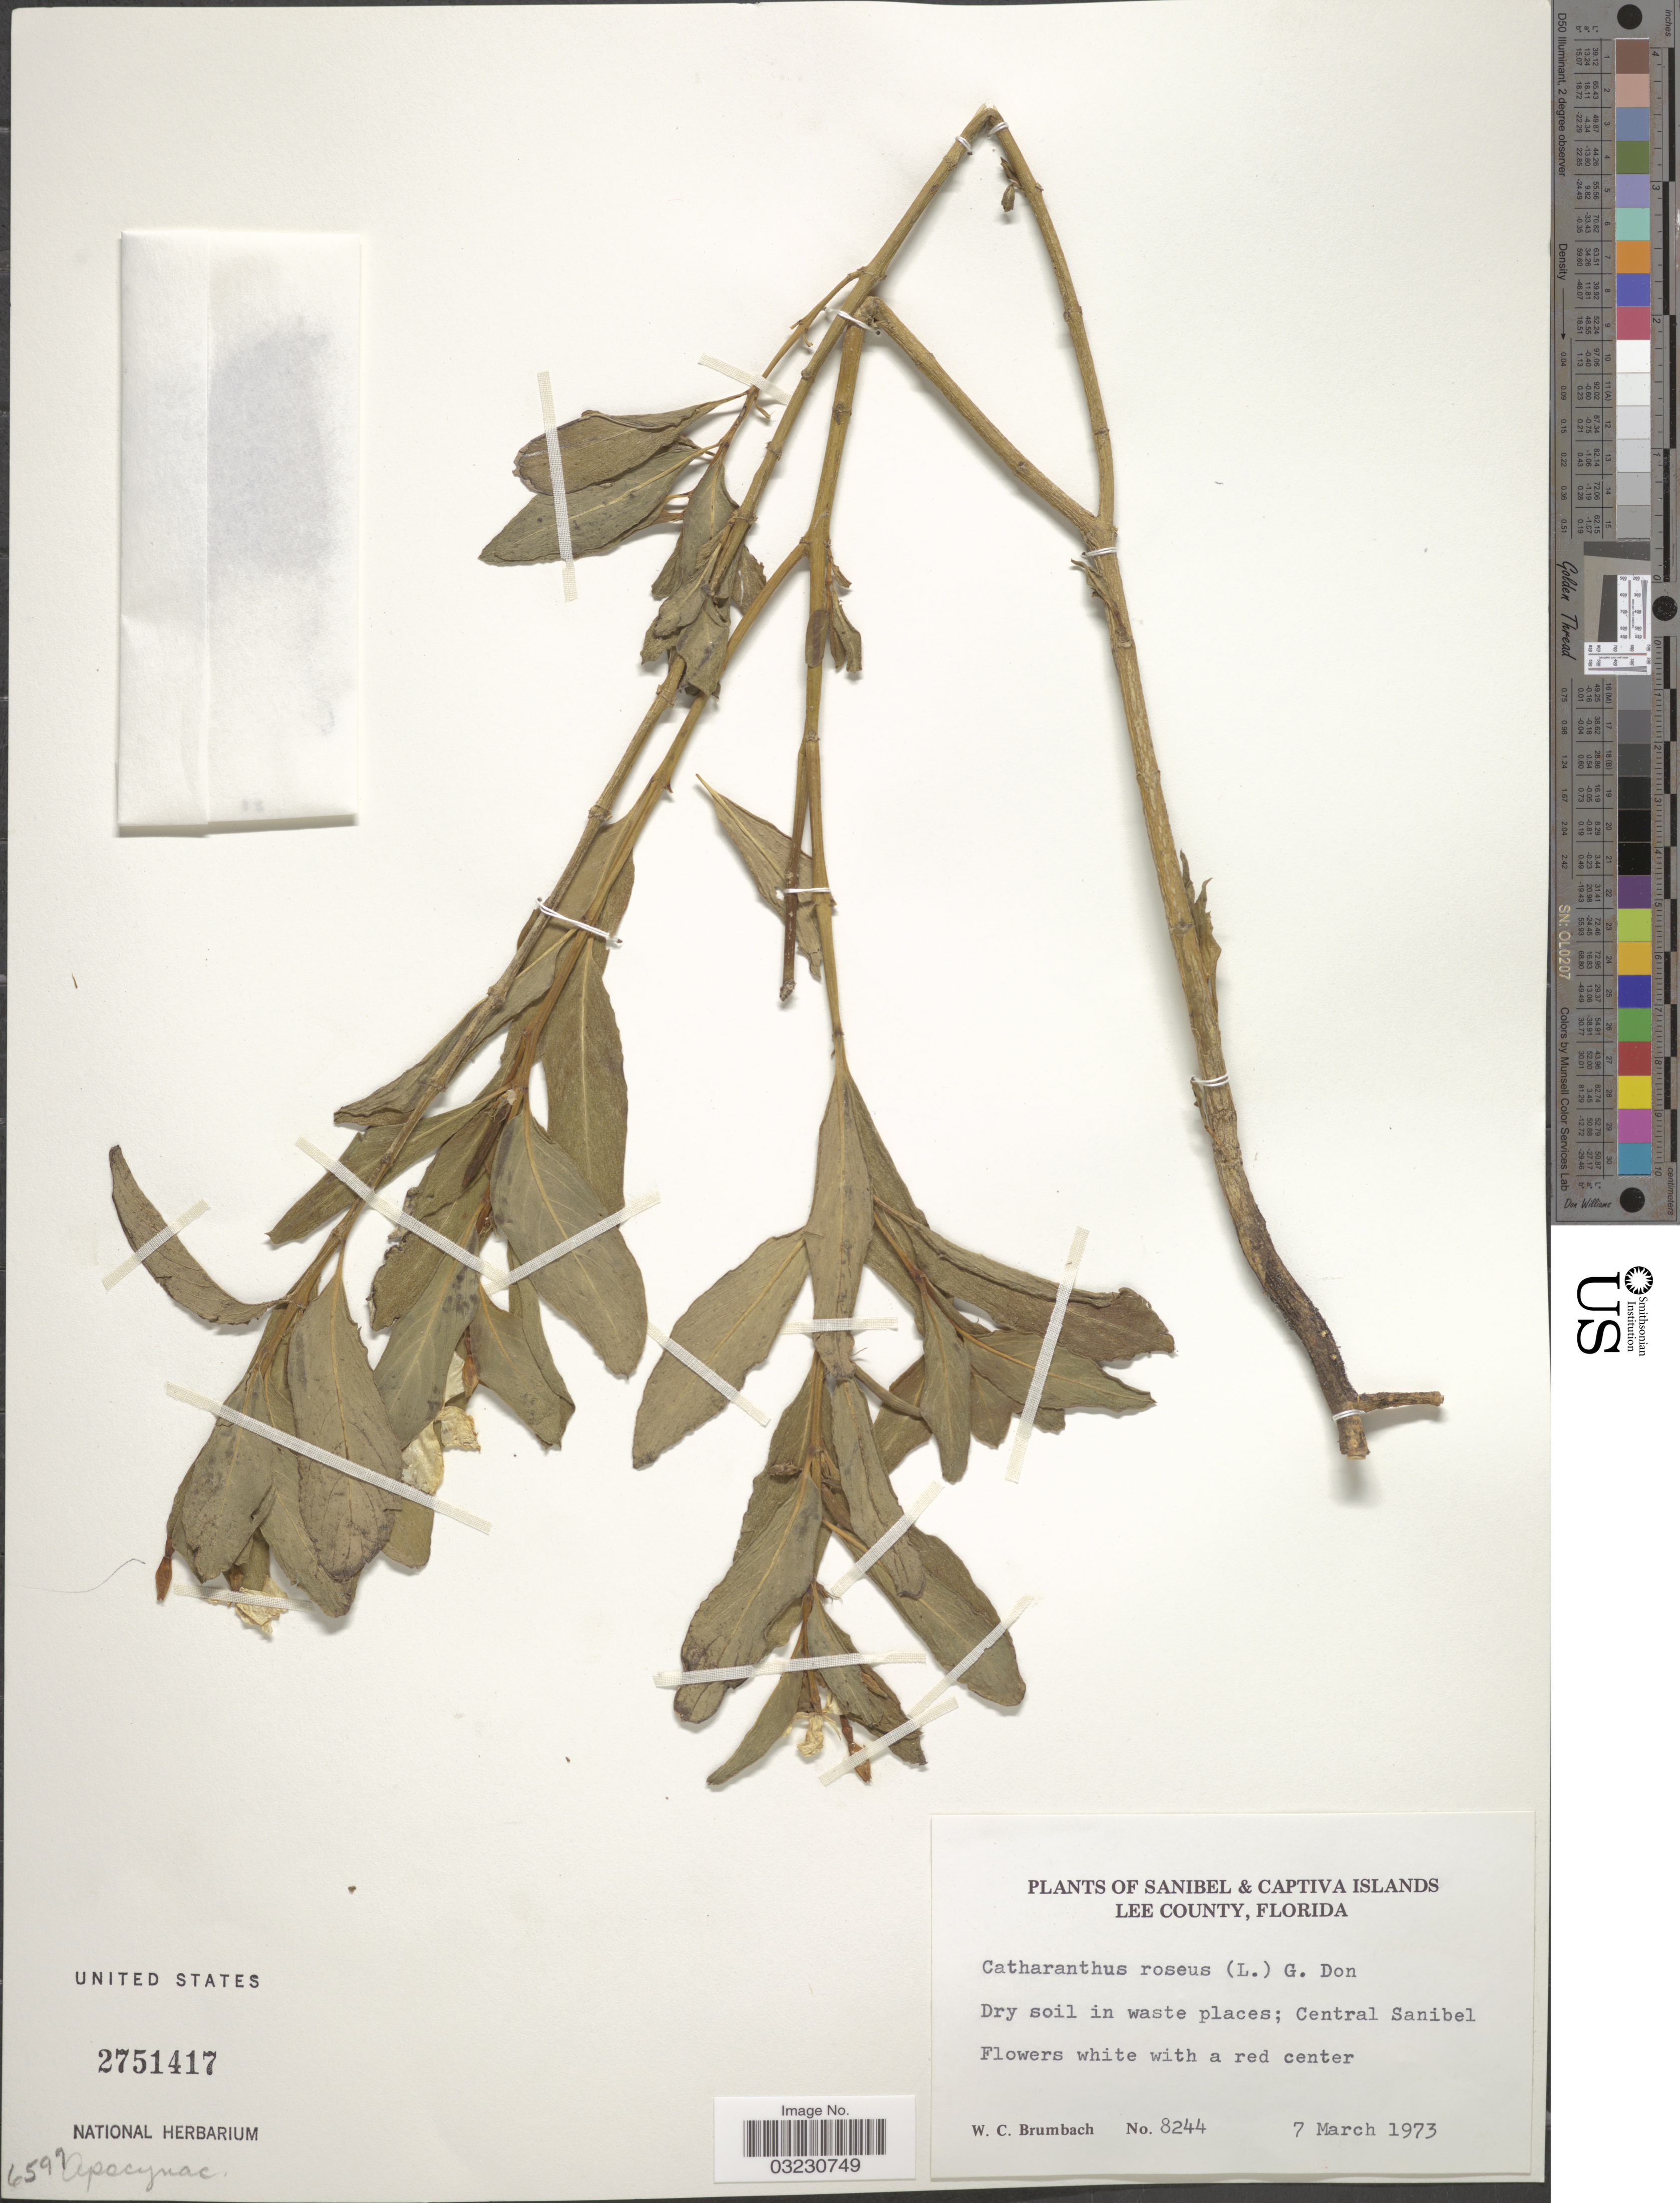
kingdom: Plantae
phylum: Tracheophyta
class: Magnoliopsida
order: Gentianales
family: Apocynaceae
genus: Catharanthus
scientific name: Catharanthus roseus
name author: (L.) G. Don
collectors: W. C. Brumbach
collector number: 8244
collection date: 1973-03-07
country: United States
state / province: Florida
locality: Sanibel, Dry soil in waste places; Central Sanibel.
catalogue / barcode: US 2751417